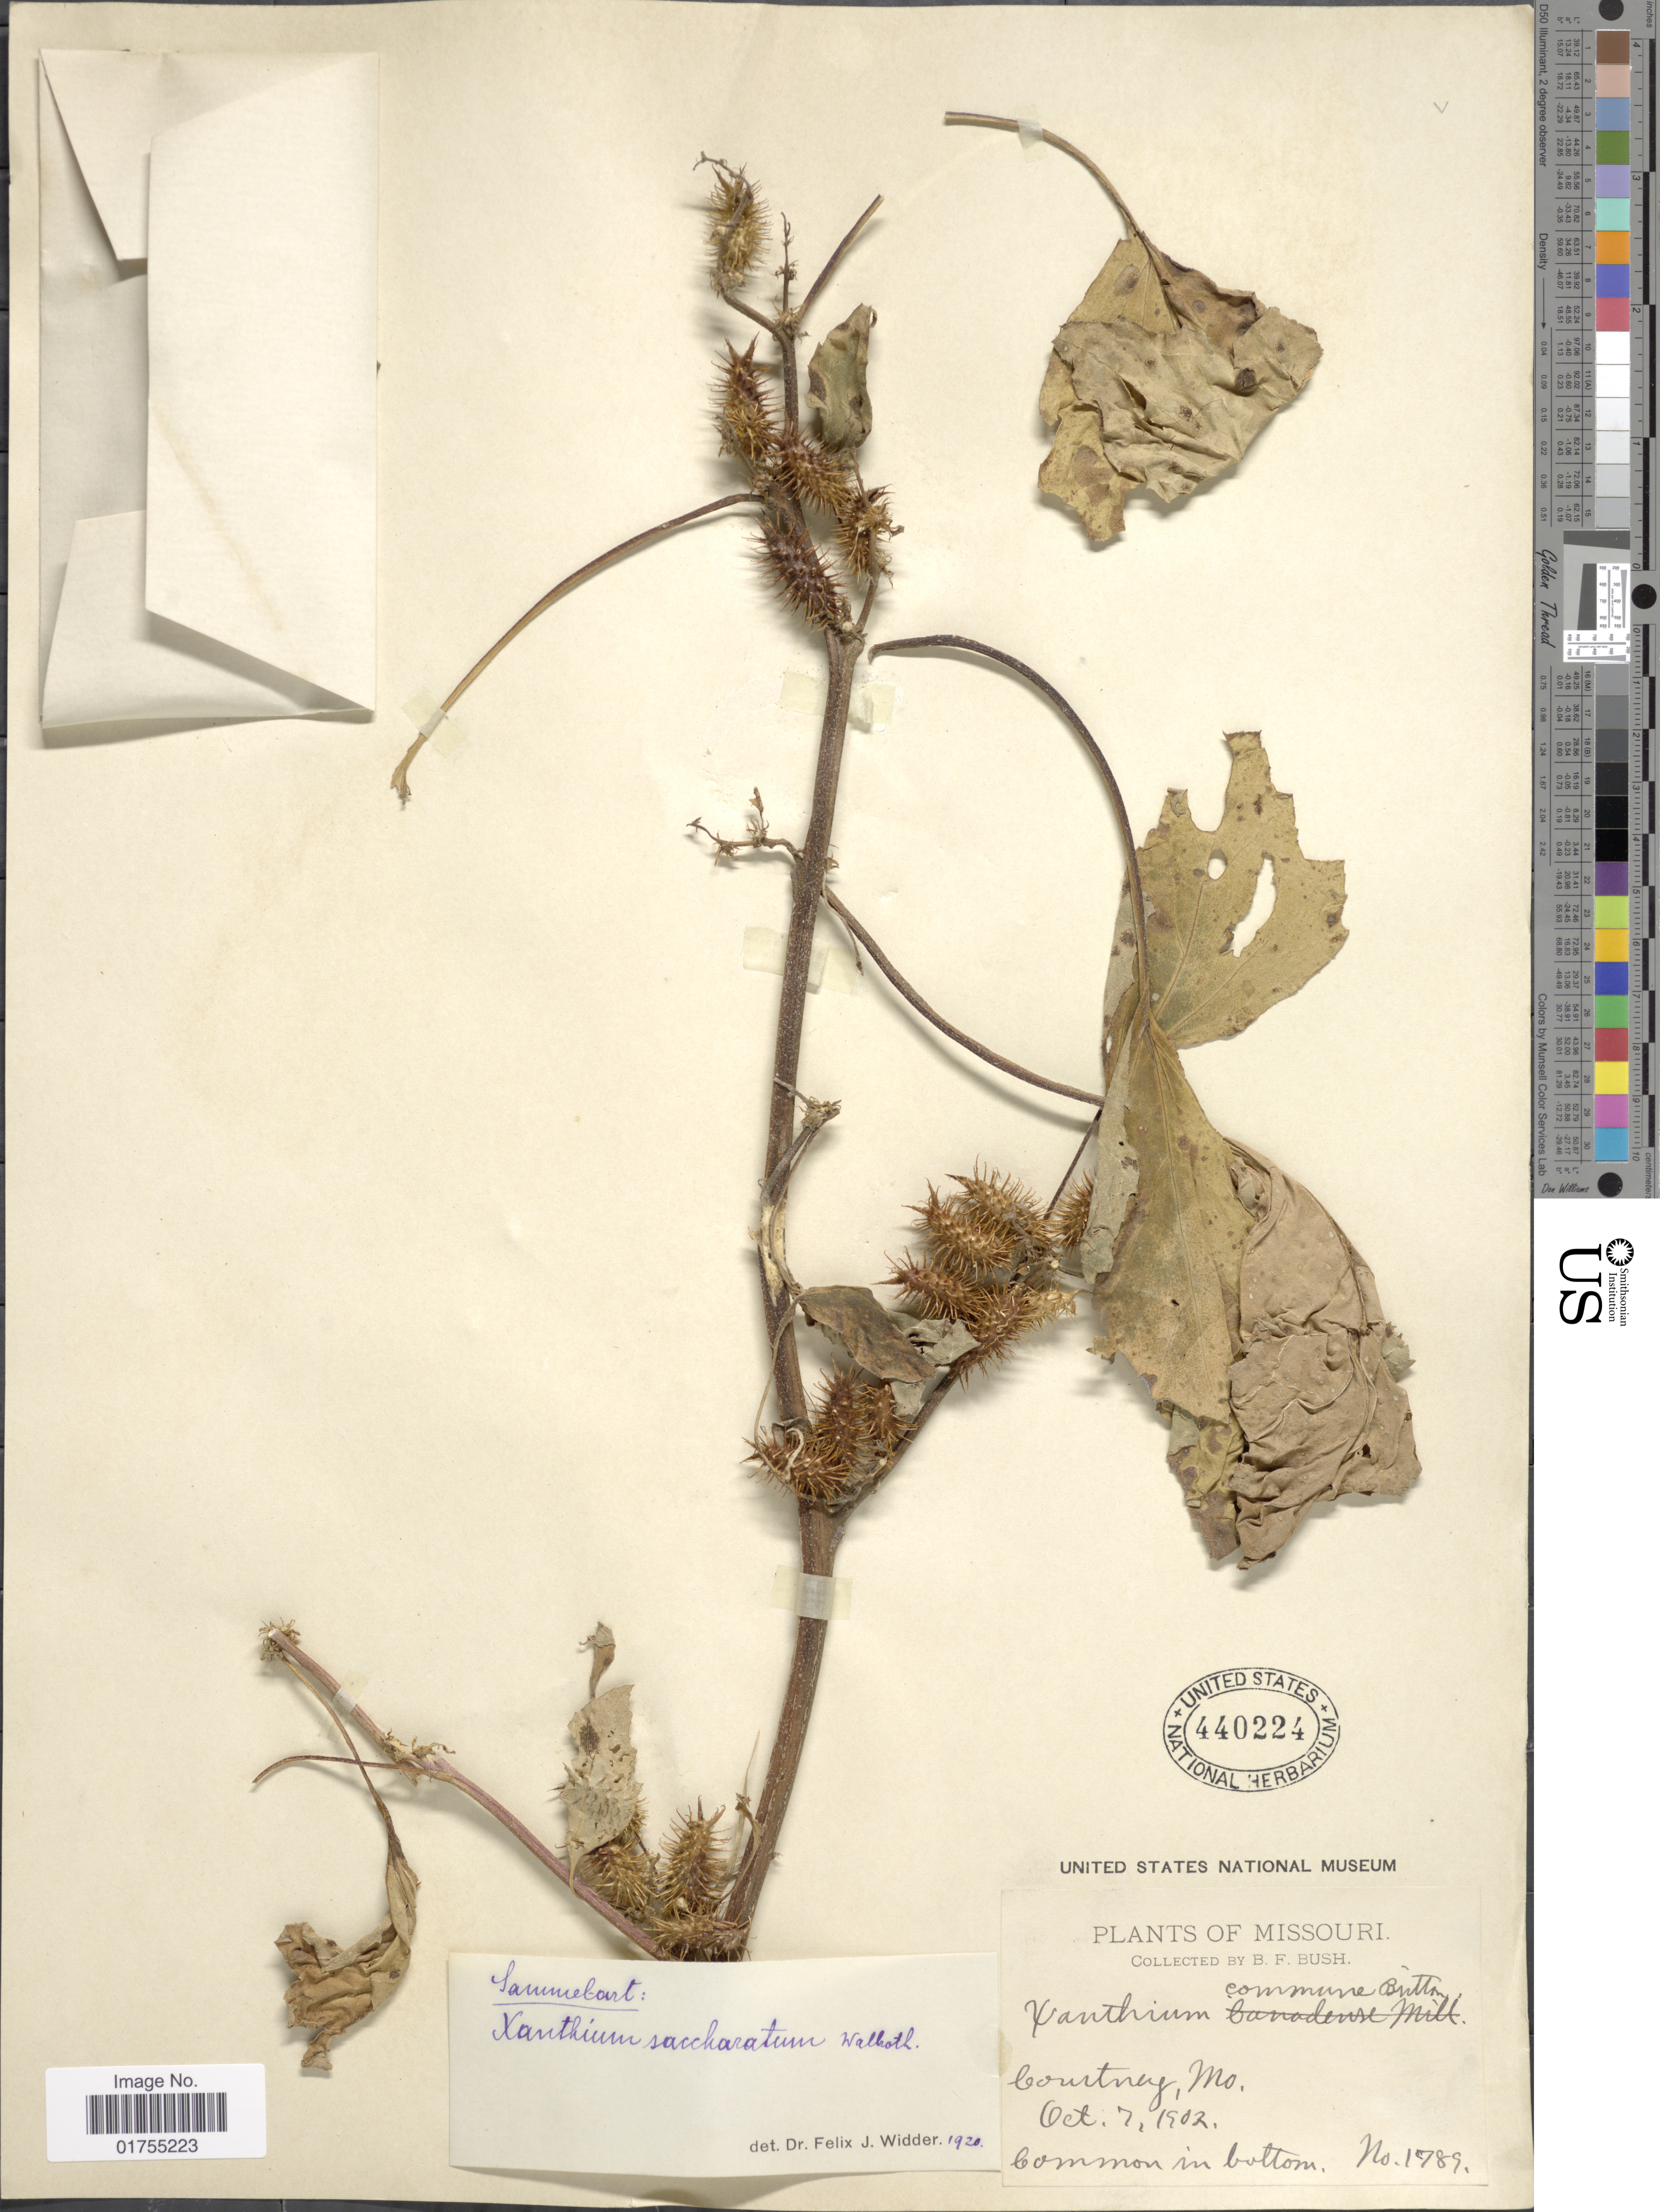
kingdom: Plantae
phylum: Tracheophyta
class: Magnoliopsida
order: Asterales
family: Asteraceae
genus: Xanthium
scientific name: Xanthium strumarium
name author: L.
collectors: B. F. Bush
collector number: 1789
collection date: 1902-10-07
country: United States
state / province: Missouri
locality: Courtney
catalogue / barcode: US 440224